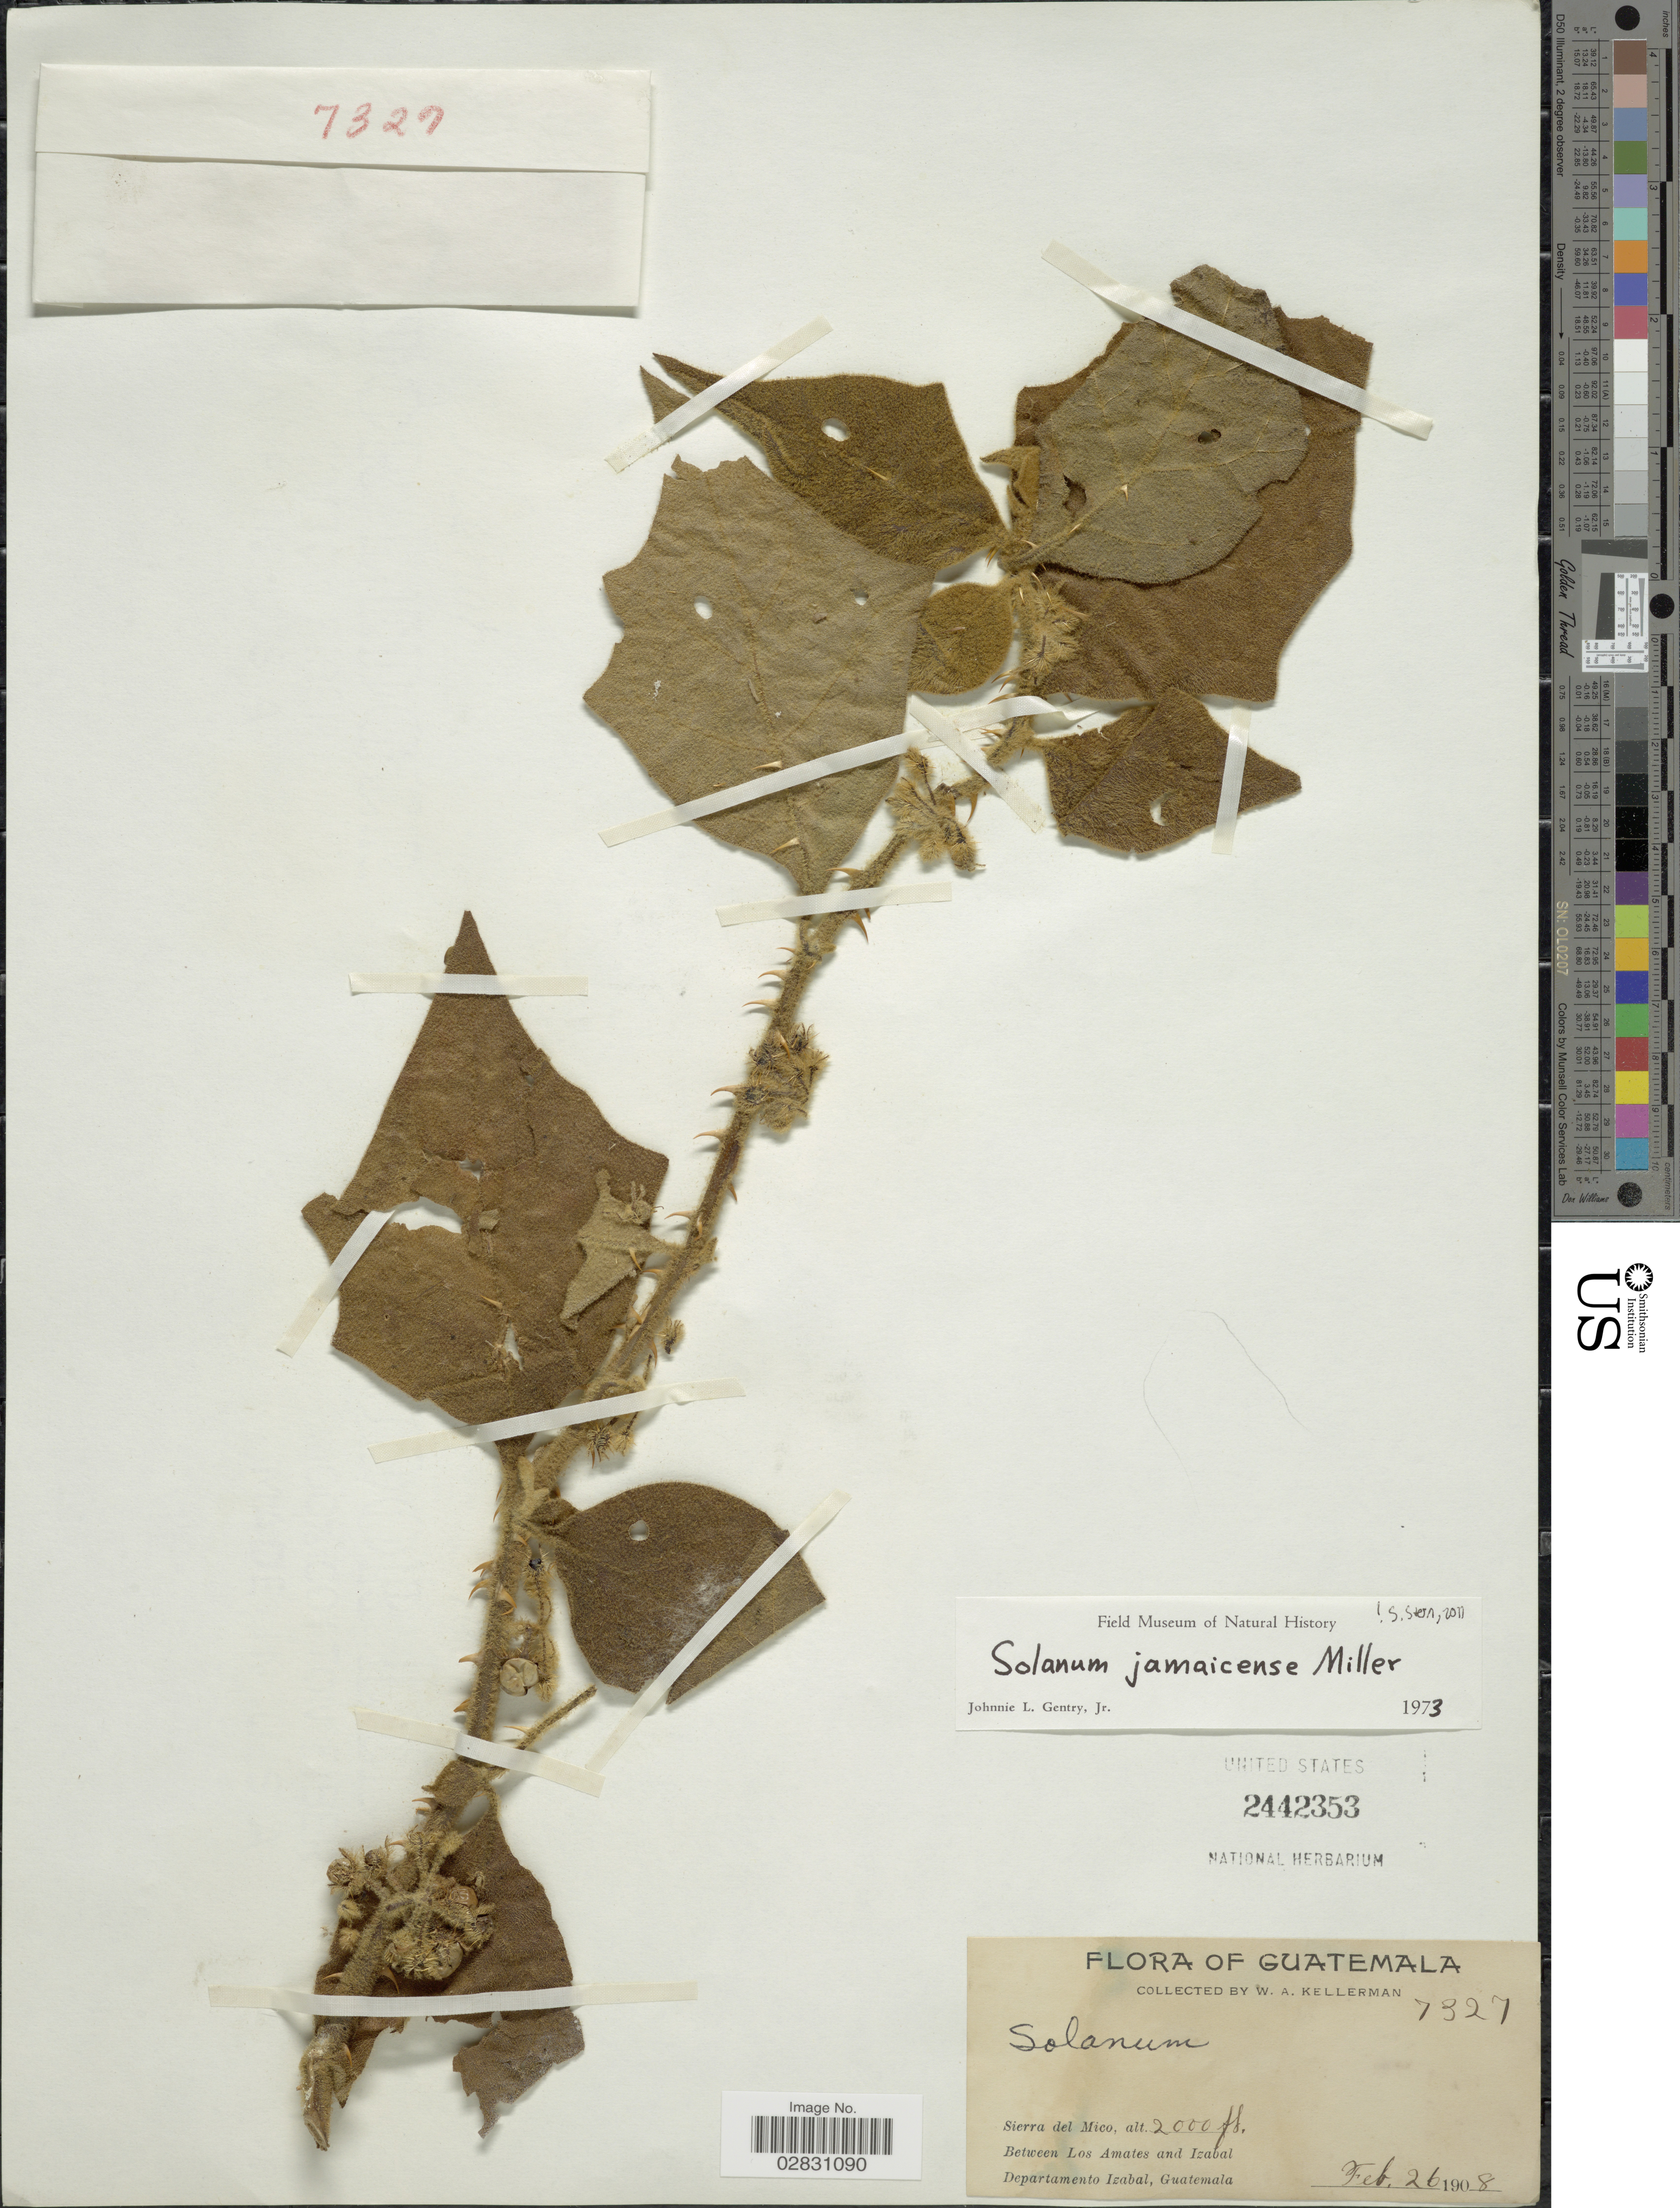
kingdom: Plantae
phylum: Tracheophyta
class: Magnoliopsida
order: Solanales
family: Solanaceae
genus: Solanum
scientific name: Solanum jamaicense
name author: Mill.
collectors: W. Kellerman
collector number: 7327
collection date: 1908-02-26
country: Guatemala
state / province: Izabal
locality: Sierra del Mico, Between Los Amates and Izabal, Departamento Izabal.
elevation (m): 610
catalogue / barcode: US 2442353